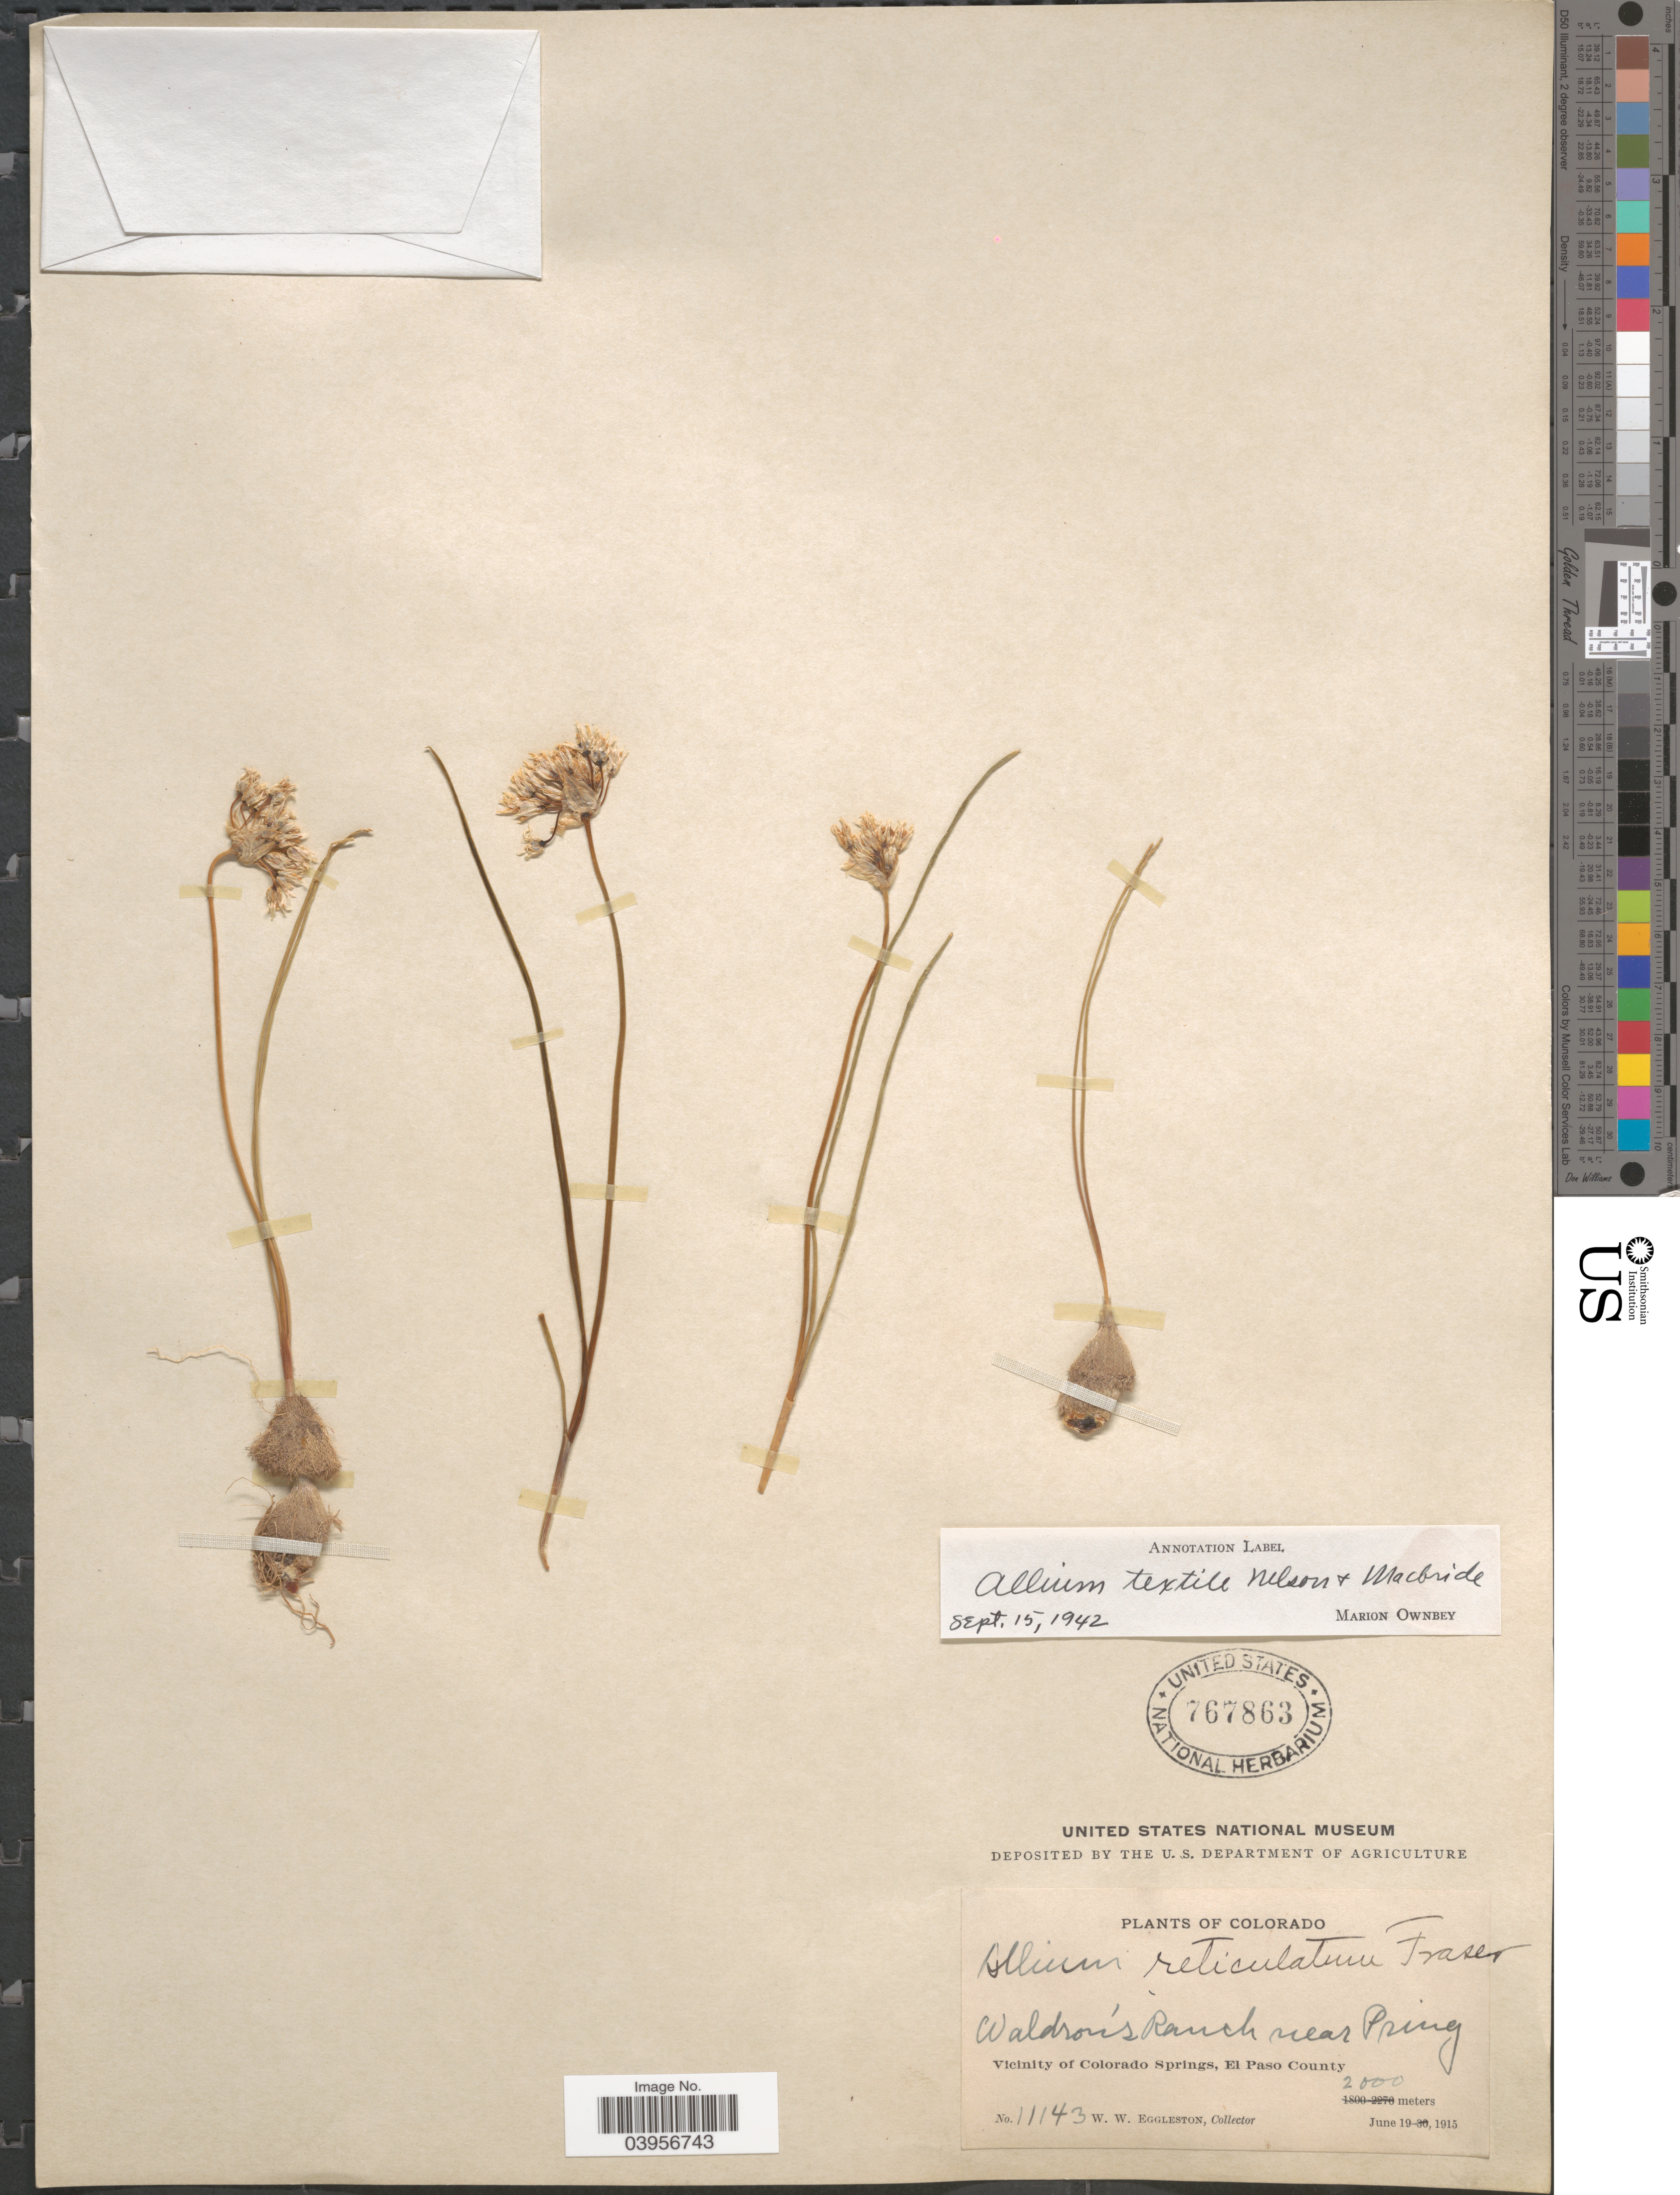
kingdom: Plantae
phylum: Tracheophyta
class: Liliopsida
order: Asparagales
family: Amaryllidaceae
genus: Allium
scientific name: Allium textile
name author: A. Nelson & J.F. Macbr.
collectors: W. W. Eggleston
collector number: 11143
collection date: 1915-06-19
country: United States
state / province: Colorado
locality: Waldron's Ranch near Pring. Vicinity of Colorado Springs, El Paso County.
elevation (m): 2000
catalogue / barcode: US 767863